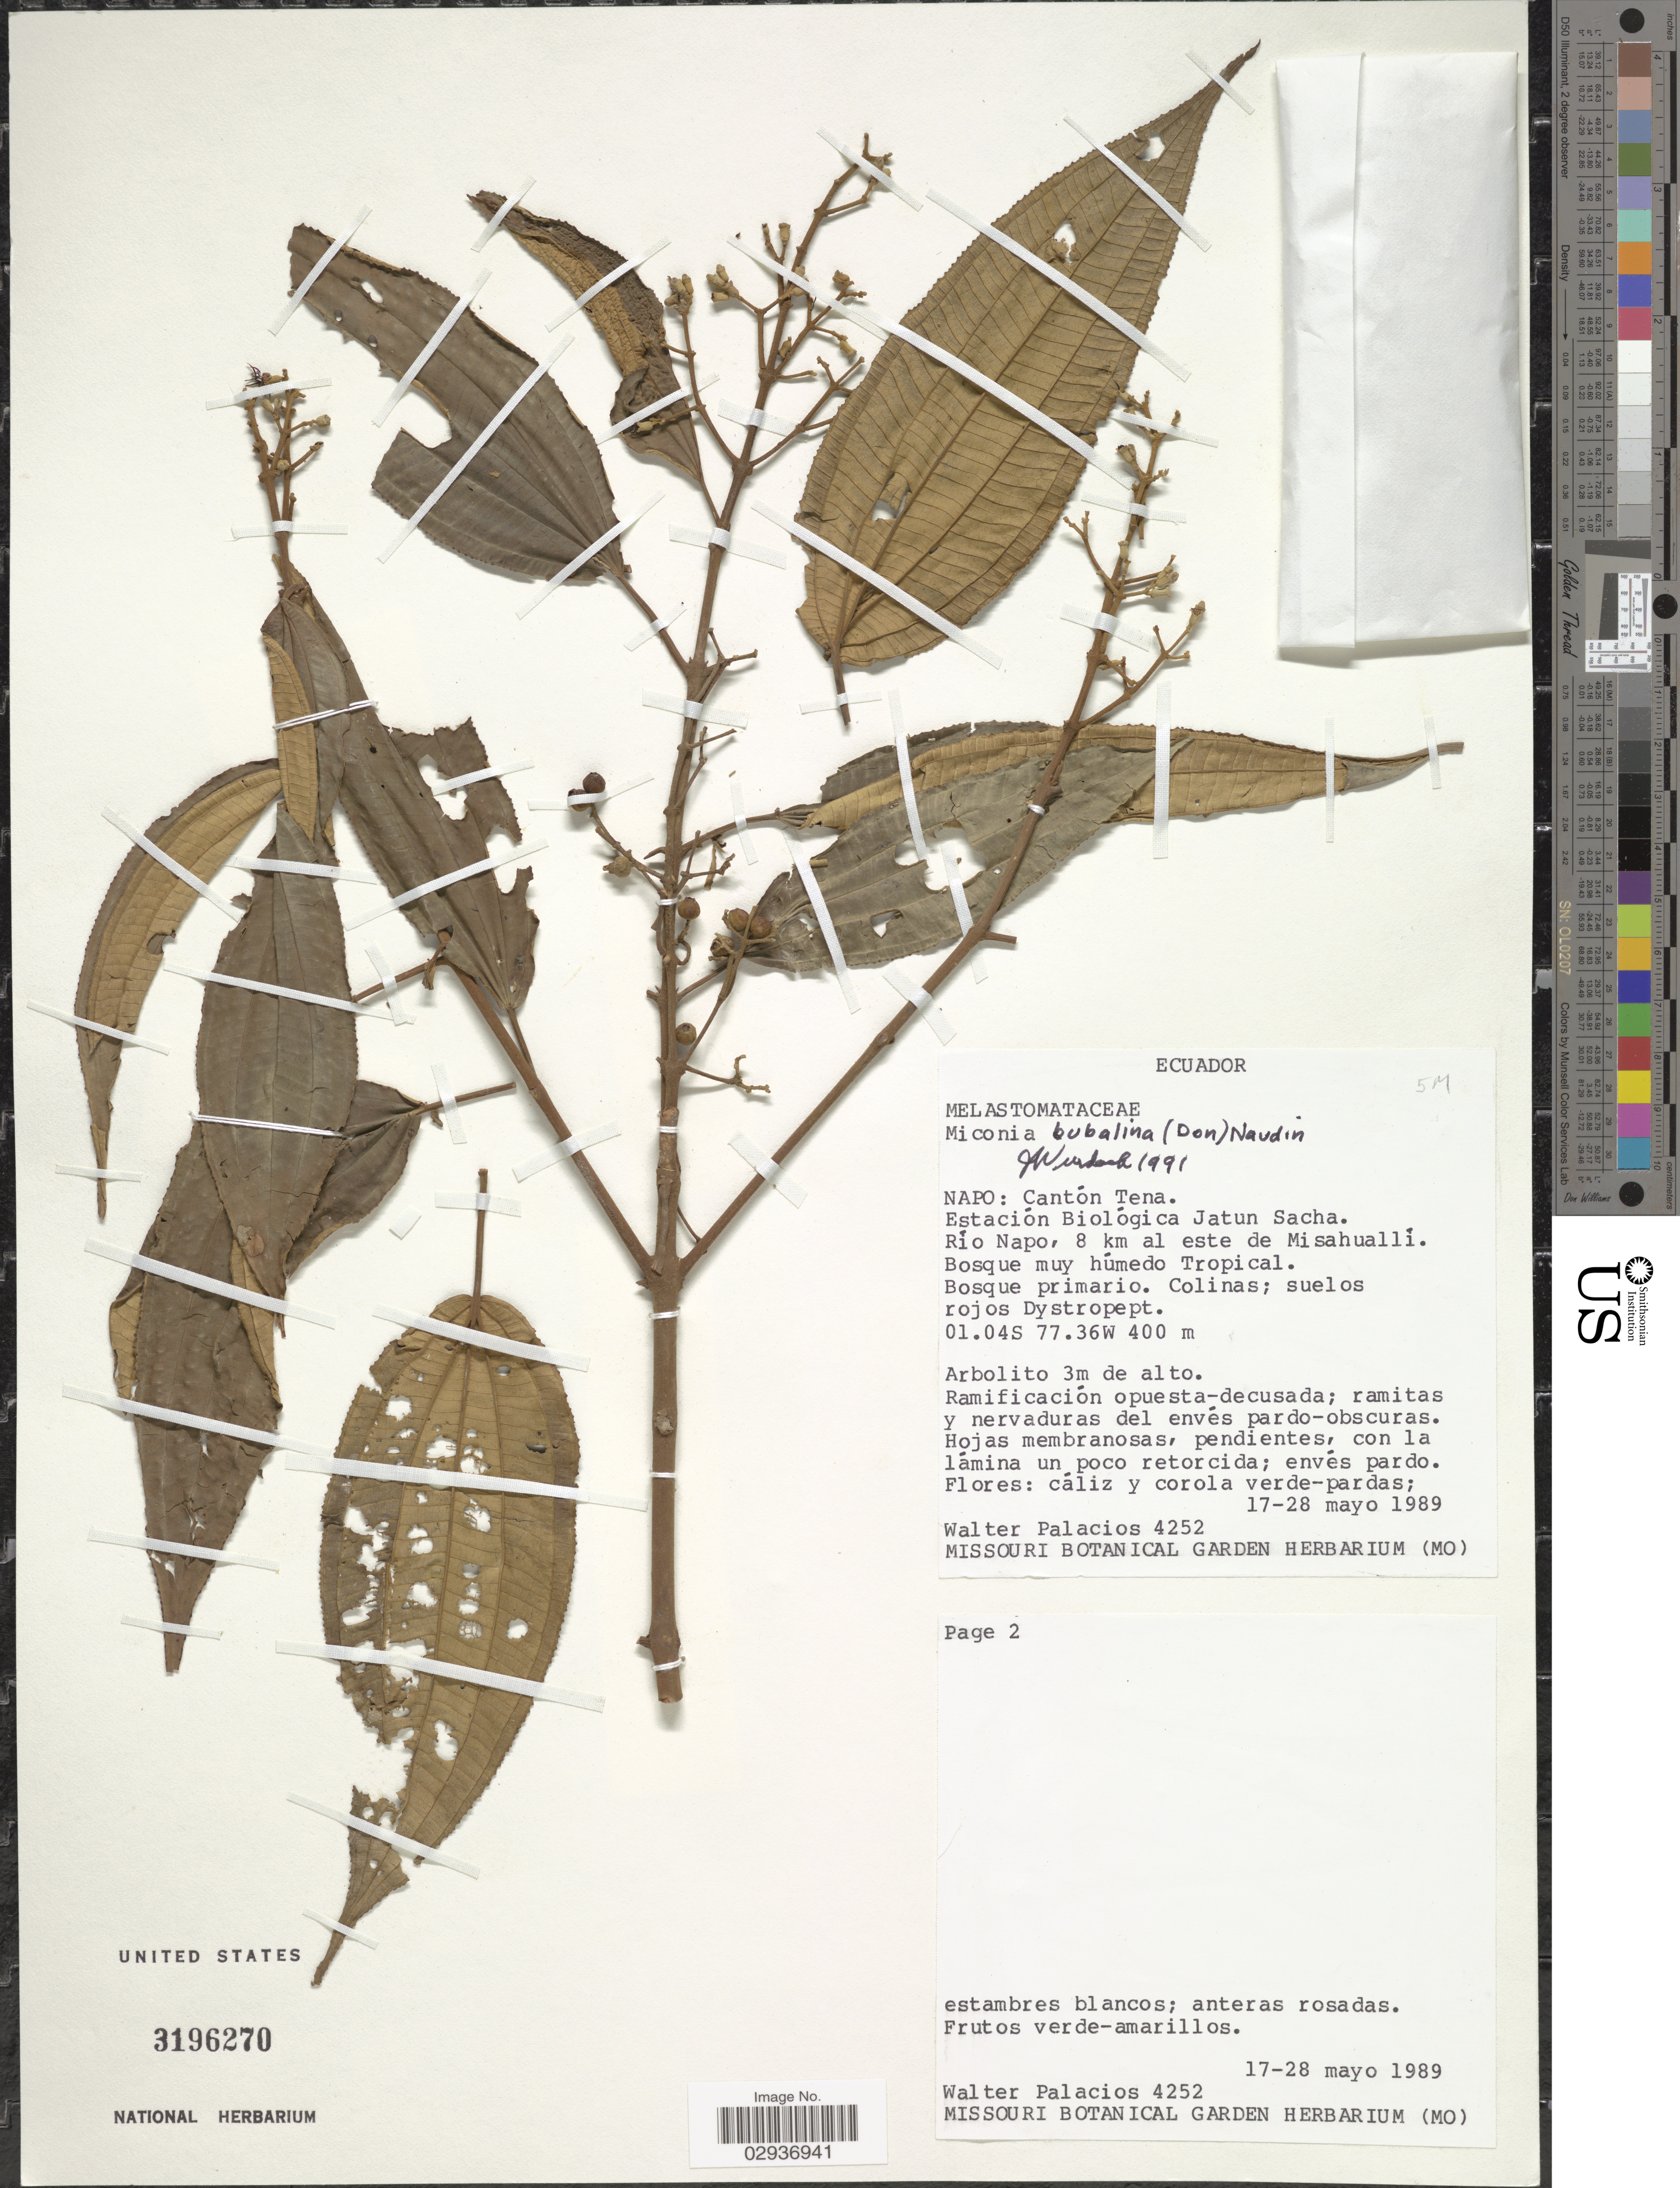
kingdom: Plantae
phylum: Tracheophyta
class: Magnoliopsida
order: Myrtales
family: Melastomataceae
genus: Miconia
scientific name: Miconia bubalina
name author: Naudin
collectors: W. Palacios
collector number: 4252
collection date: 1989-05-17/1989-05-28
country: Ecuador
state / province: Napo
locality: Cantón Tena. Estación Biológica Jatun Sacha. Río Napo, 8 km al este de Misahuallí.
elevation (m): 400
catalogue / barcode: US 3196270